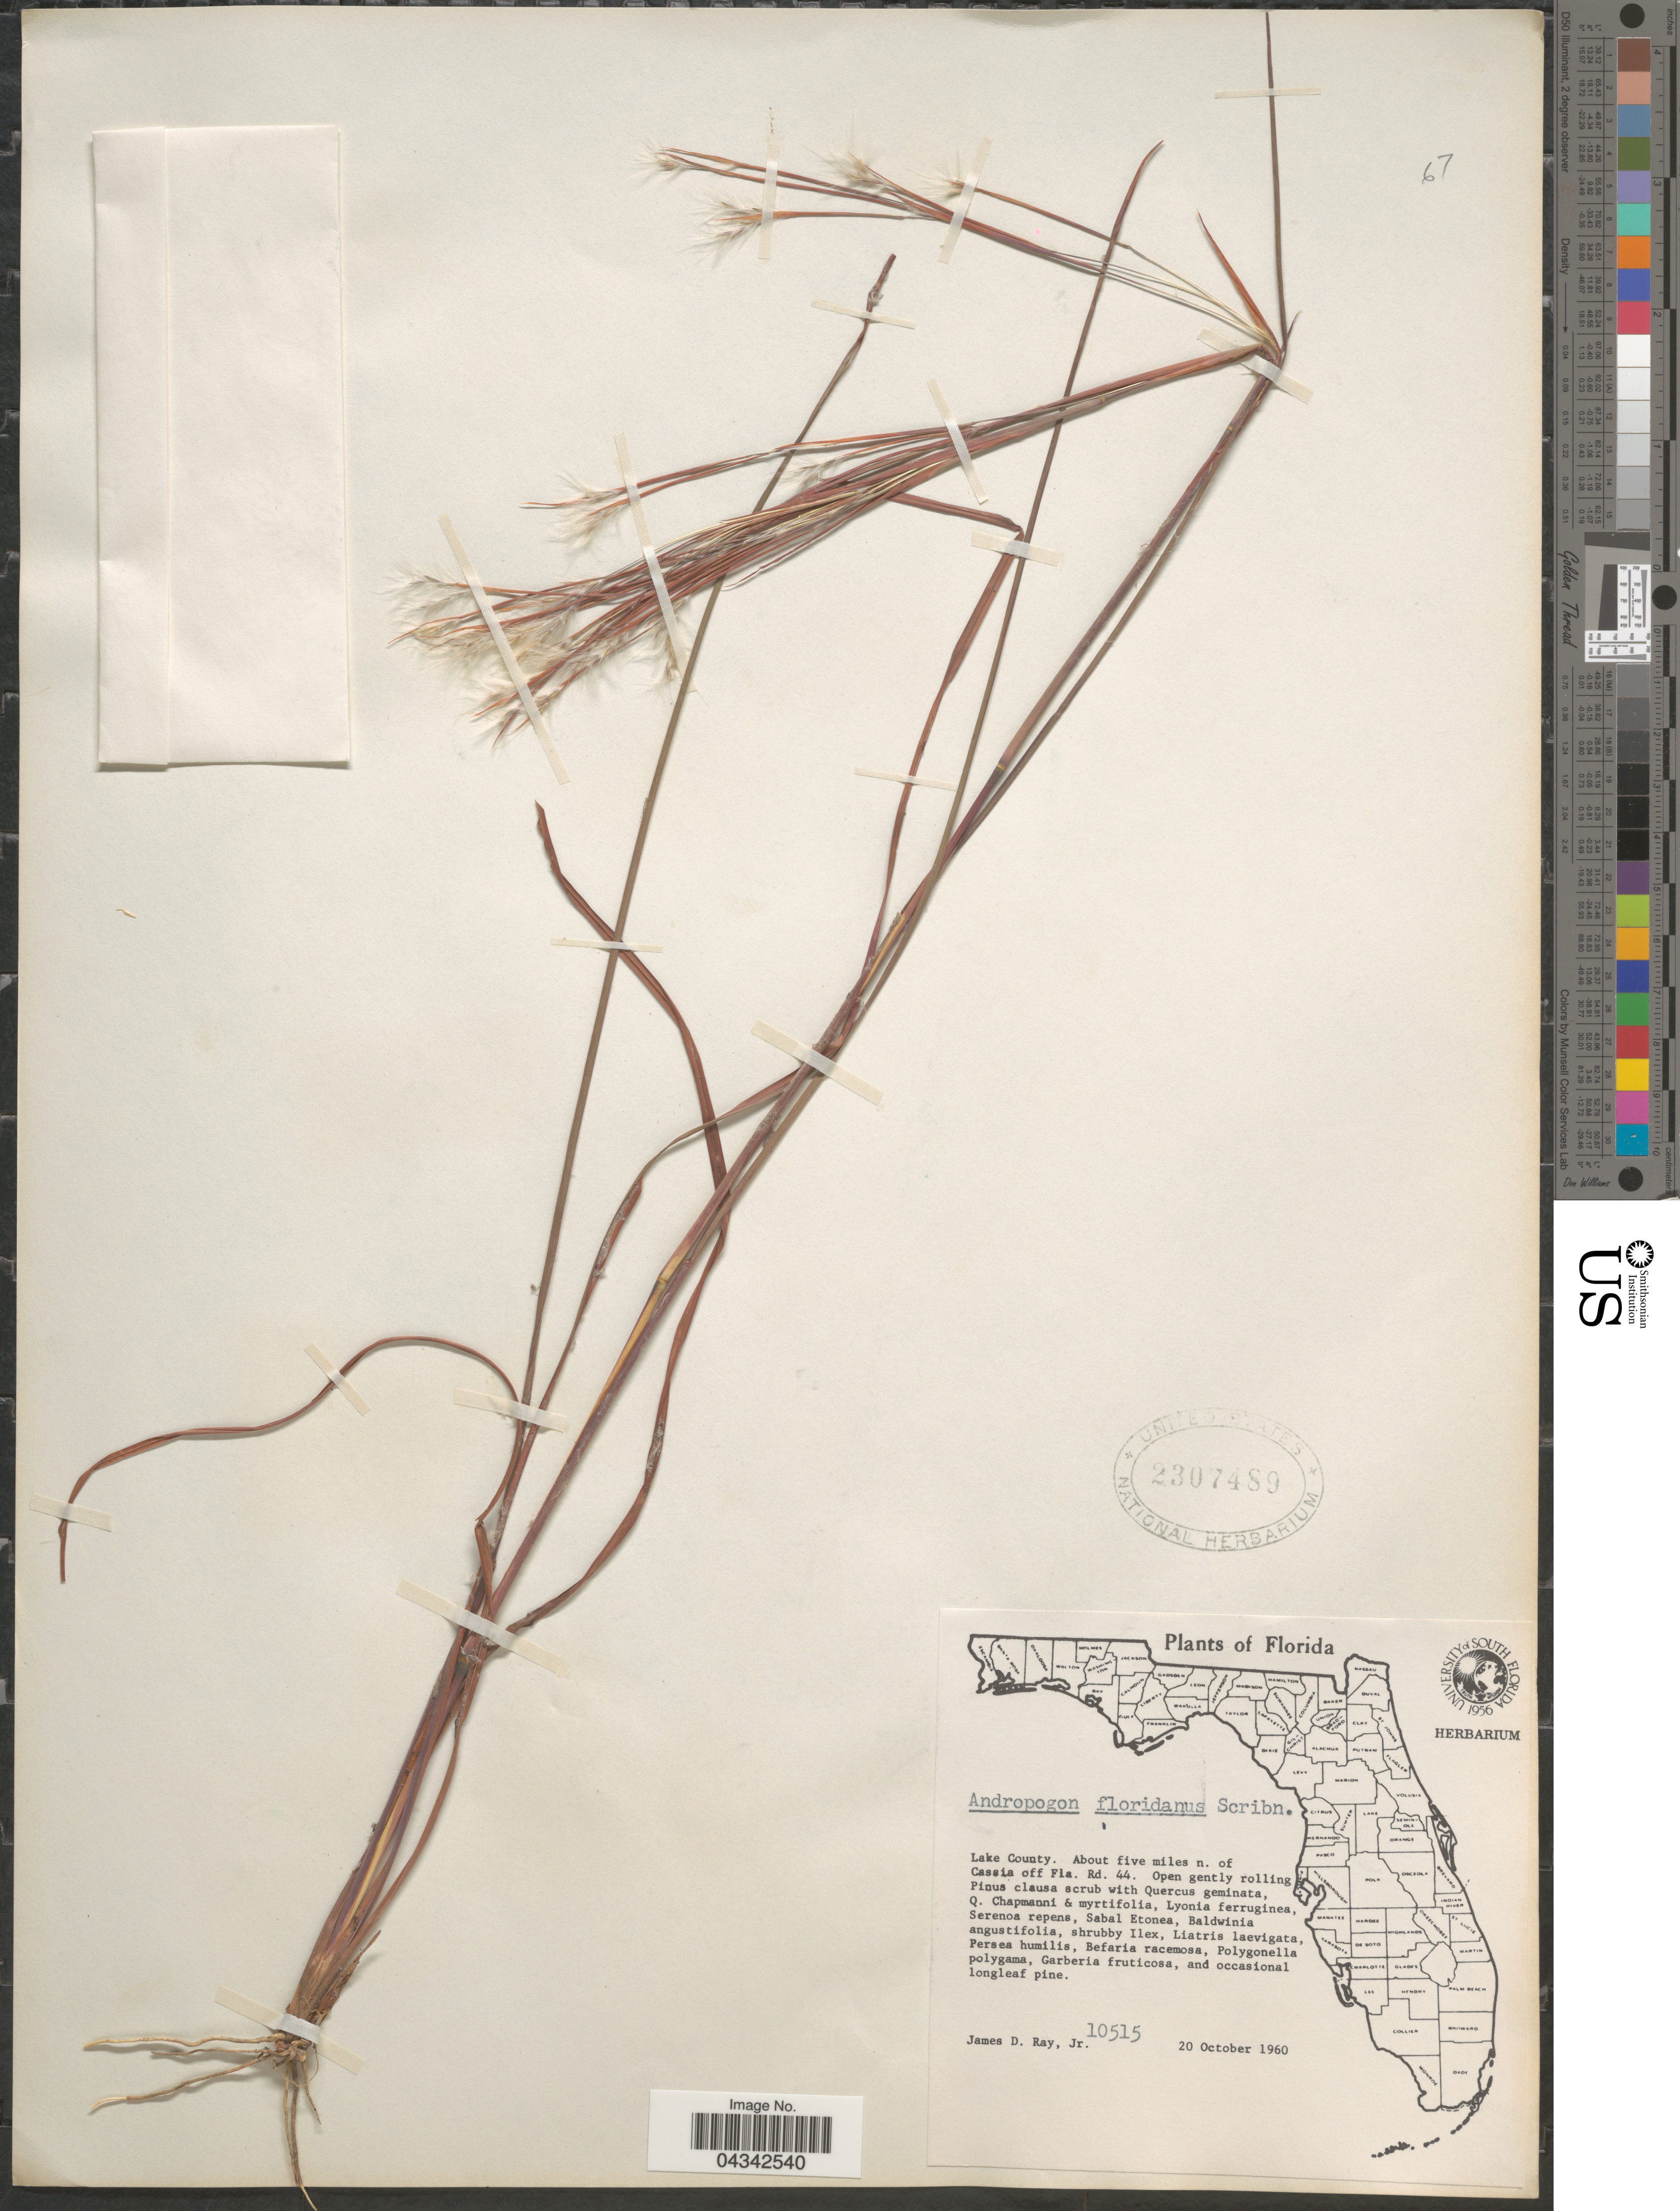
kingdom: Plantae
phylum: Tracheophyta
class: Liliopsida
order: Poales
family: Poaceae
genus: Andropogon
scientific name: Andropogon floridanus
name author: Scribn.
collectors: J. D. Ray Jr.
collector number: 10515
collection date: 1960-10-20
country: United States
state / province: Florida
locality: Lake County. About five miles n. of Cassia off Fla. Rd. 44.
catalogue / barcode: US 2307489